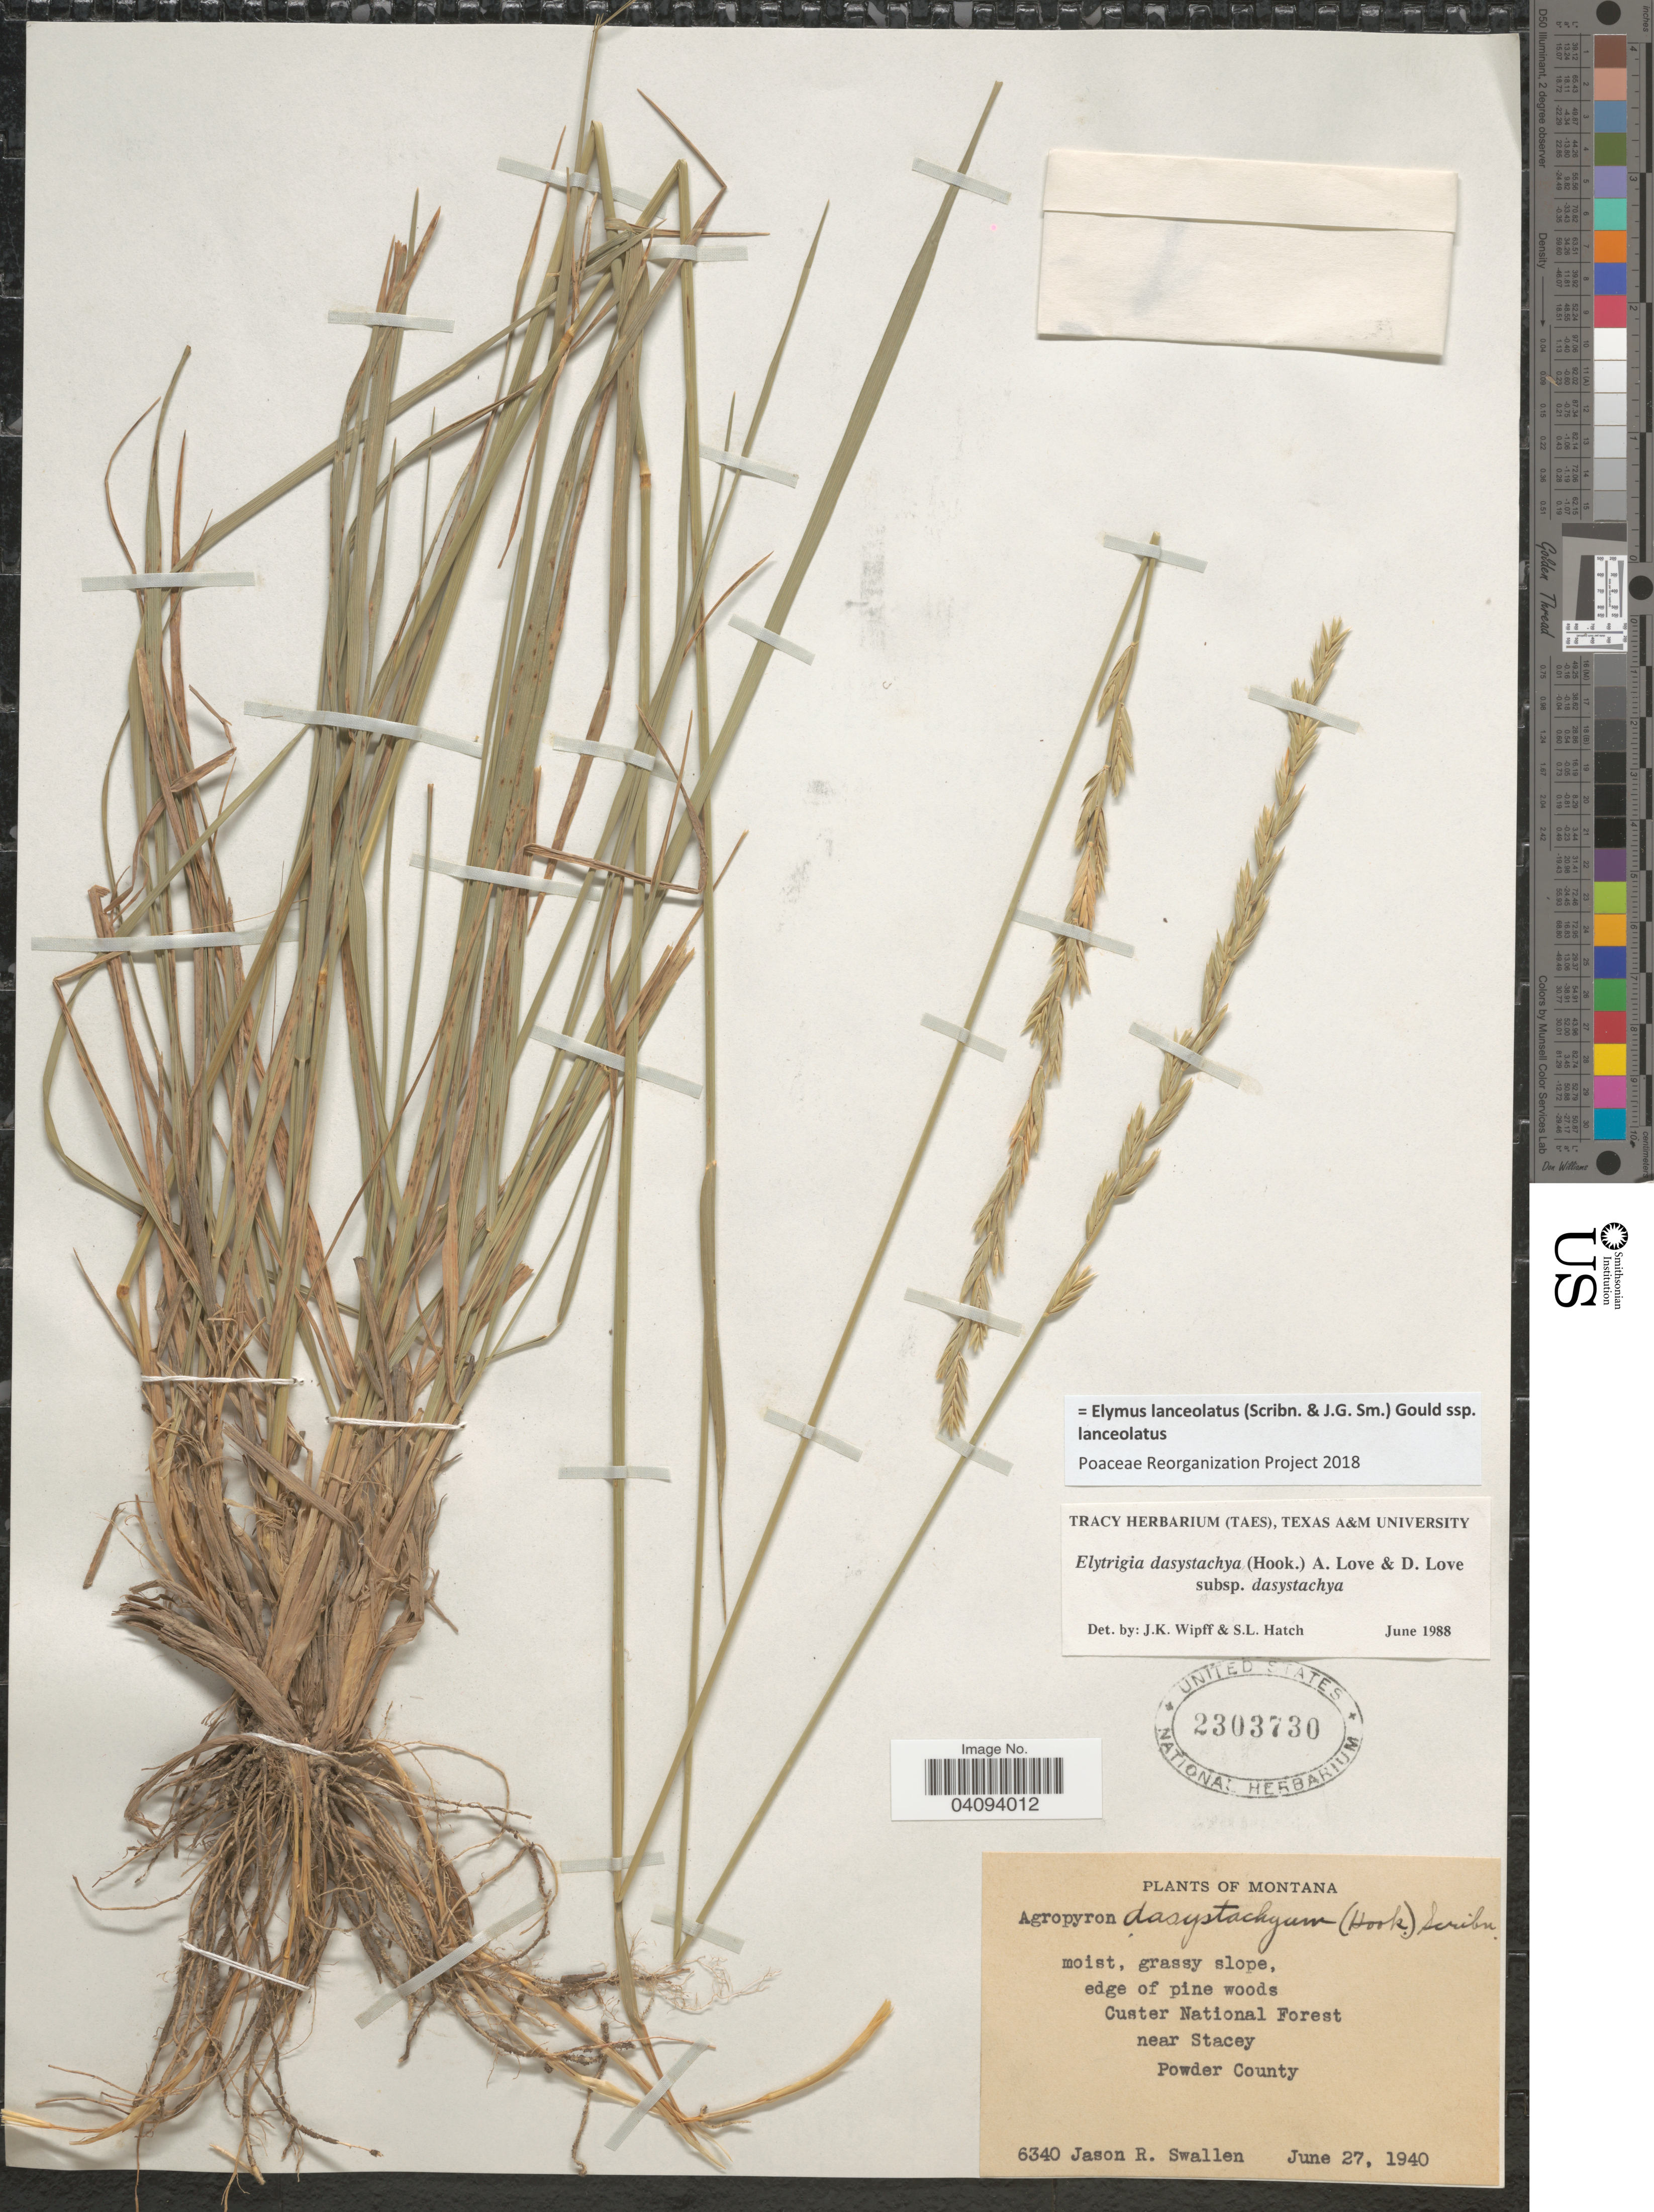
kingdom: Plantae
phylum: Tracheophyta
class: Liliopsida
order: Poales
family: Poaceae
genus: Elymus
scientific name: Elymus lanceolatus subsp. lanceolatus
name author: (Scribn. & J.G. Sm.) Gould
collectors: J. R. Swallen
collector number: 6340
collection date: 1940-06-27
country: United States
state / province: Montana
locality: Custer National Forest near Stacey. Powder County.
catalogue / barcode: US 2303730